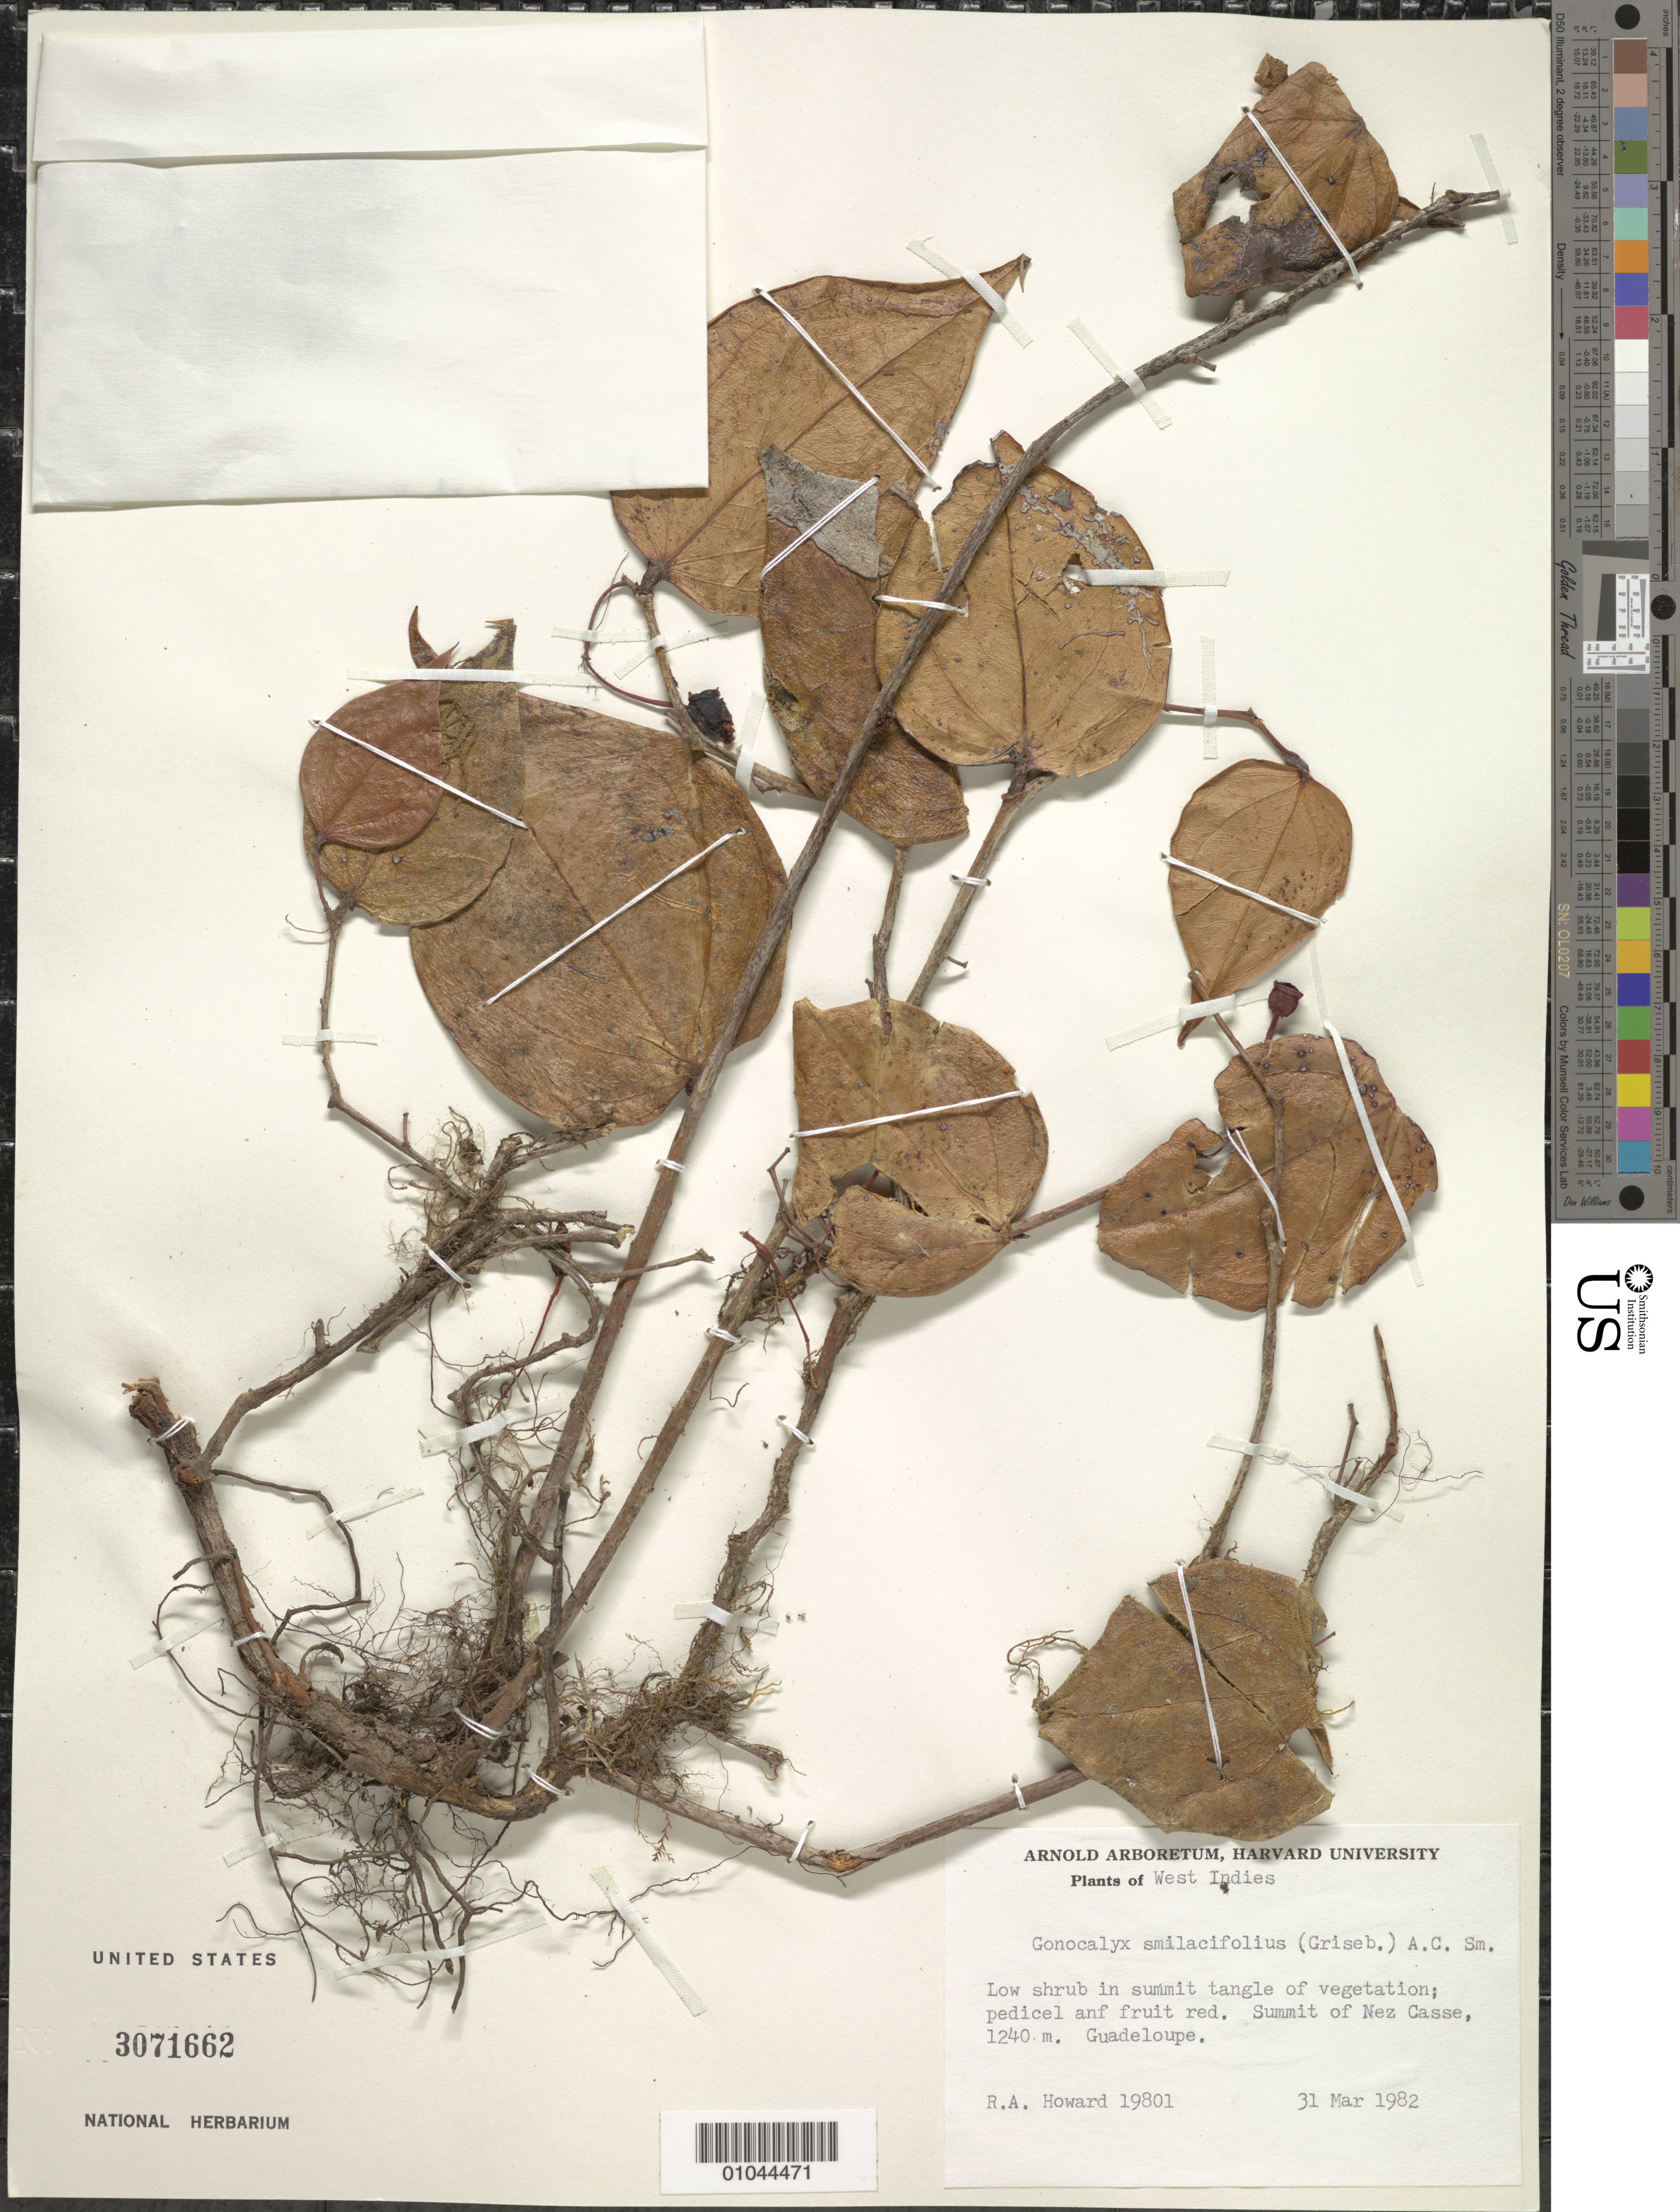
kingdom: Plantae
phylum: Tracheophyta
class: Magnoliopsida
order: Ericales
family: Ericaceae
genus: Gonocalyx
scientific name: Gonocalyx smilacifolius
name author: (Griseb.) A.C. Sm.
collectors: R. A. Howard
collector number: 19801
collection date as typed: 31 Mar 1982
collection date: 1982-03-31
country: Guadeloupe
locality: Summit of Nez Casse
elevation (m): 1240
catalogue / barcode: US 3071662